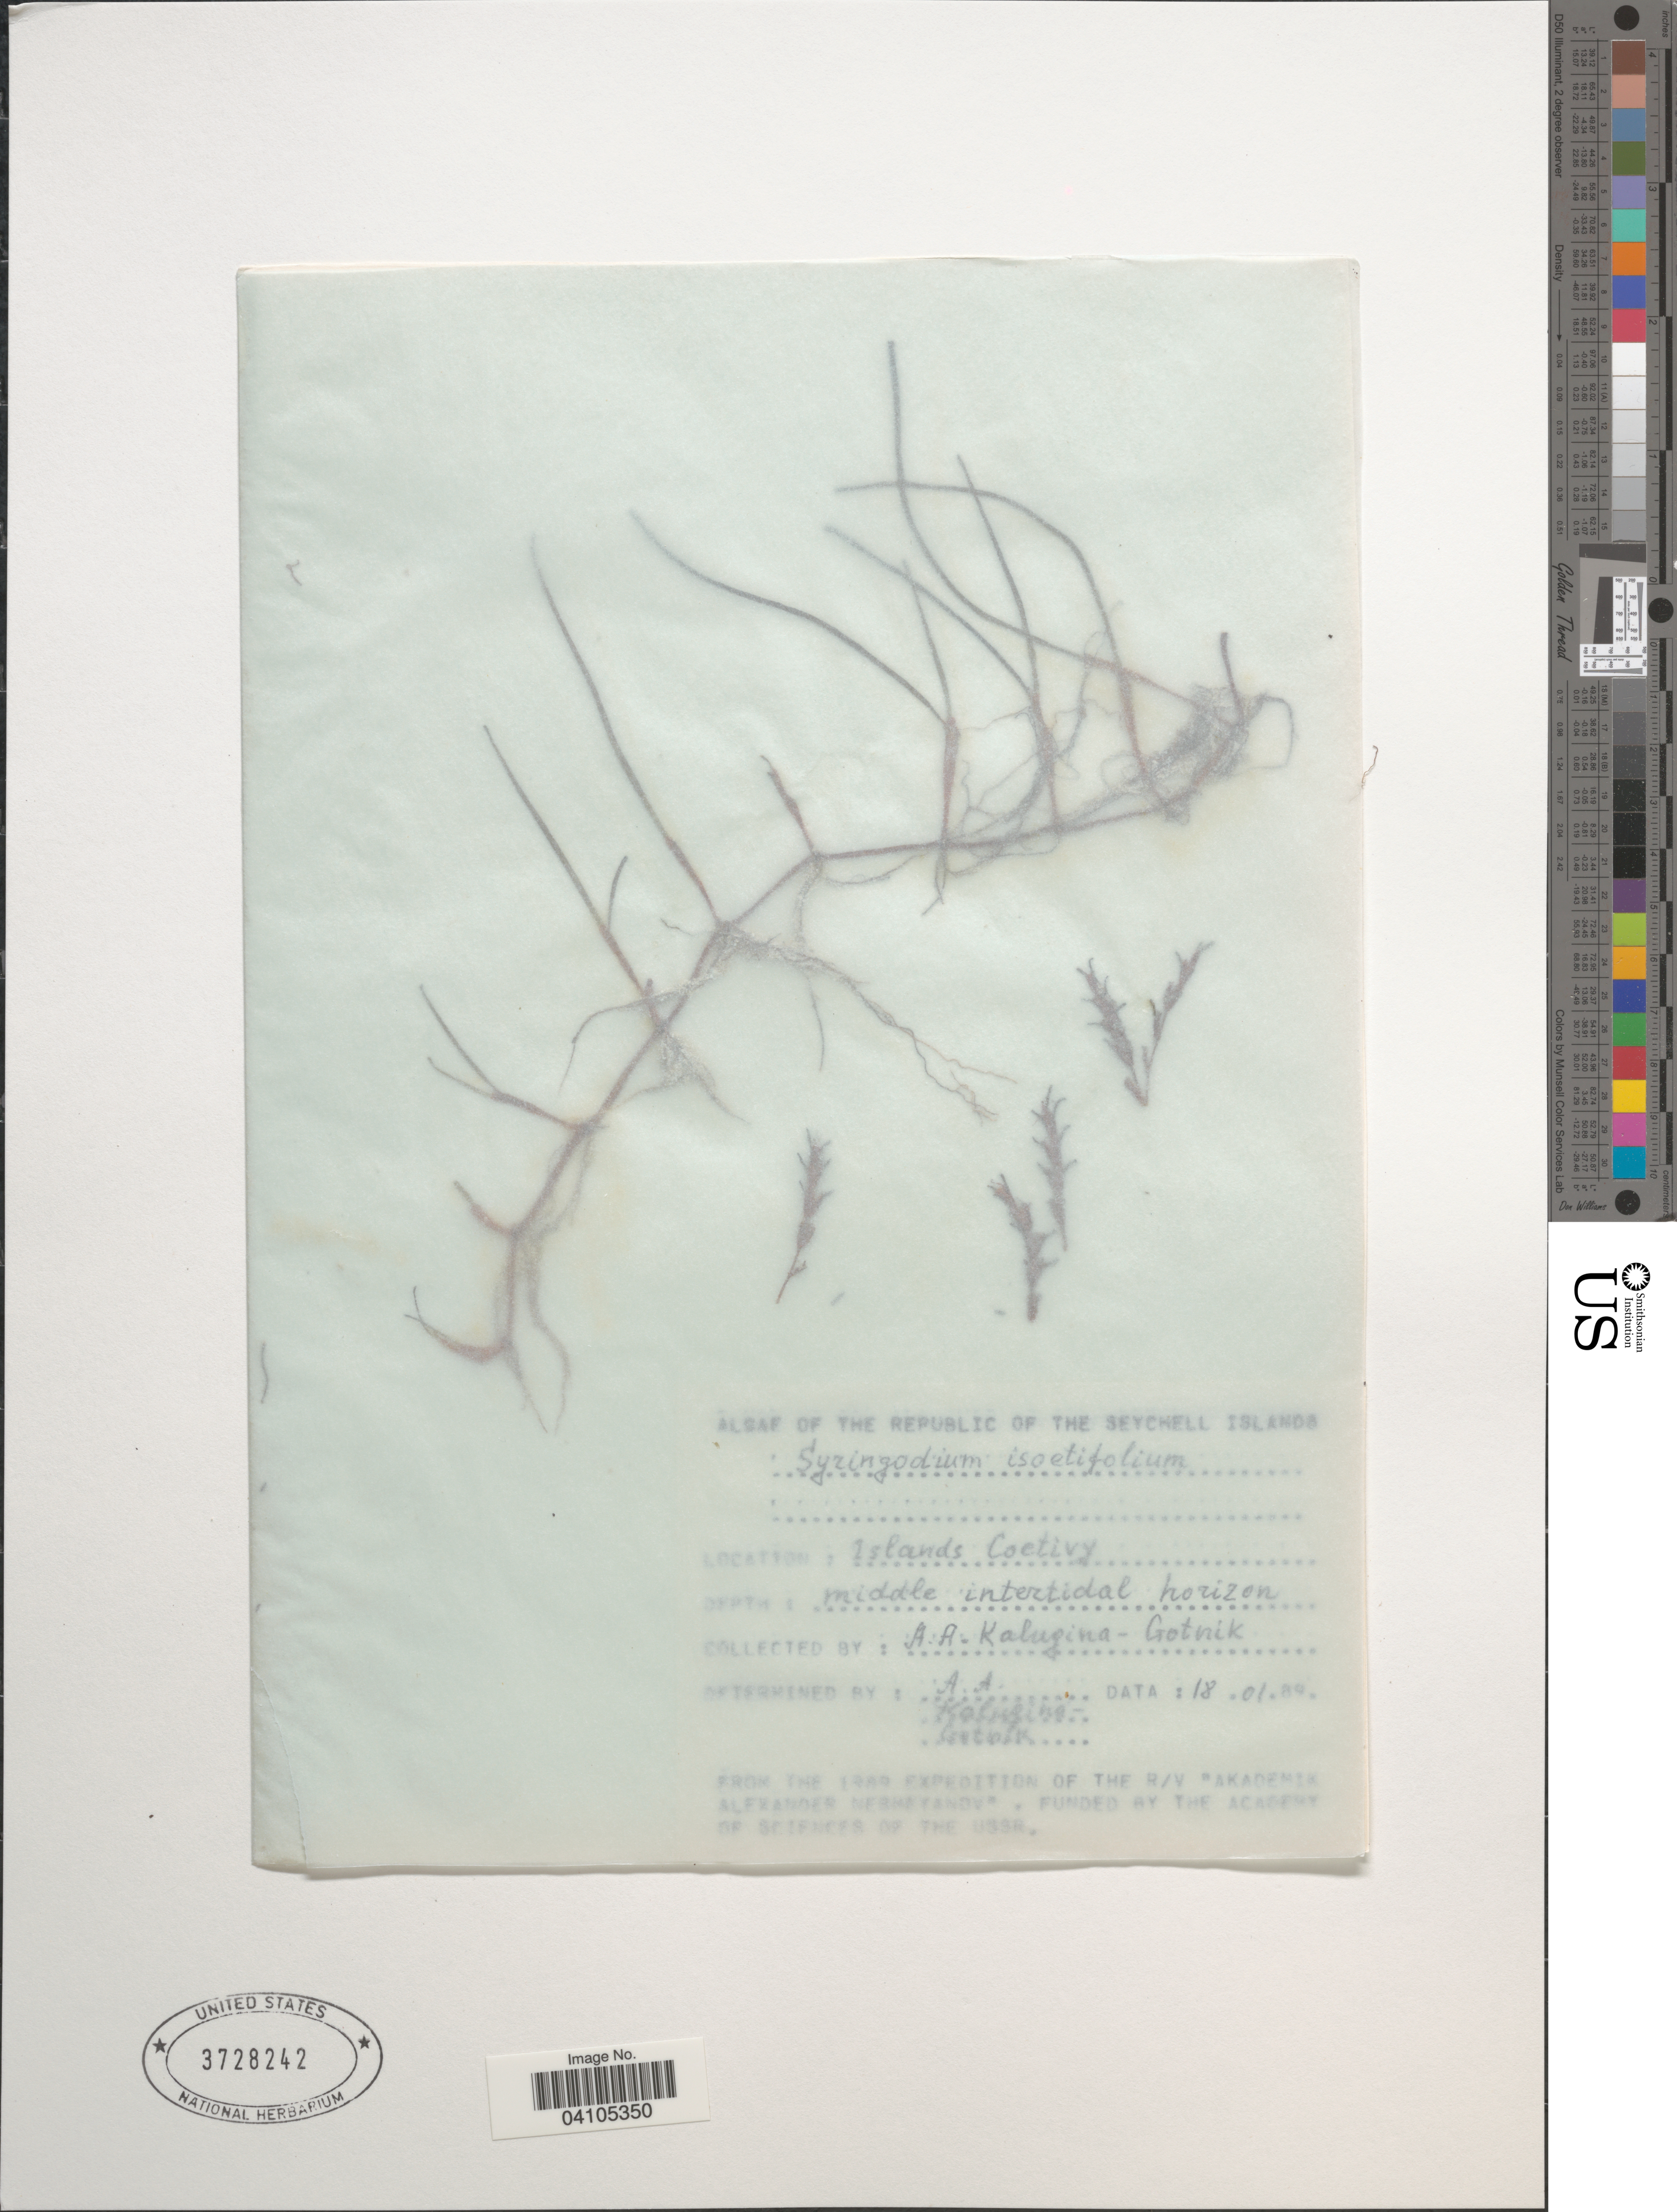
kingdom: Plantae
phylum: Tracheophyta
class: Liliopsida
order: Alismatales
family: Cymodoceaceae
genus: Syringodium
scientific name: Syringodium isoetifolium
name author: (Asch.) Dandy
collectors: A. Kalugina-Gotnik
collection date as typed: Transcribed d/m/y: 18/1/89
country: Seychelles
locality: Republic of the Seychell Islands. Islands Coetivy.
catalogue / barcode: US 3728242